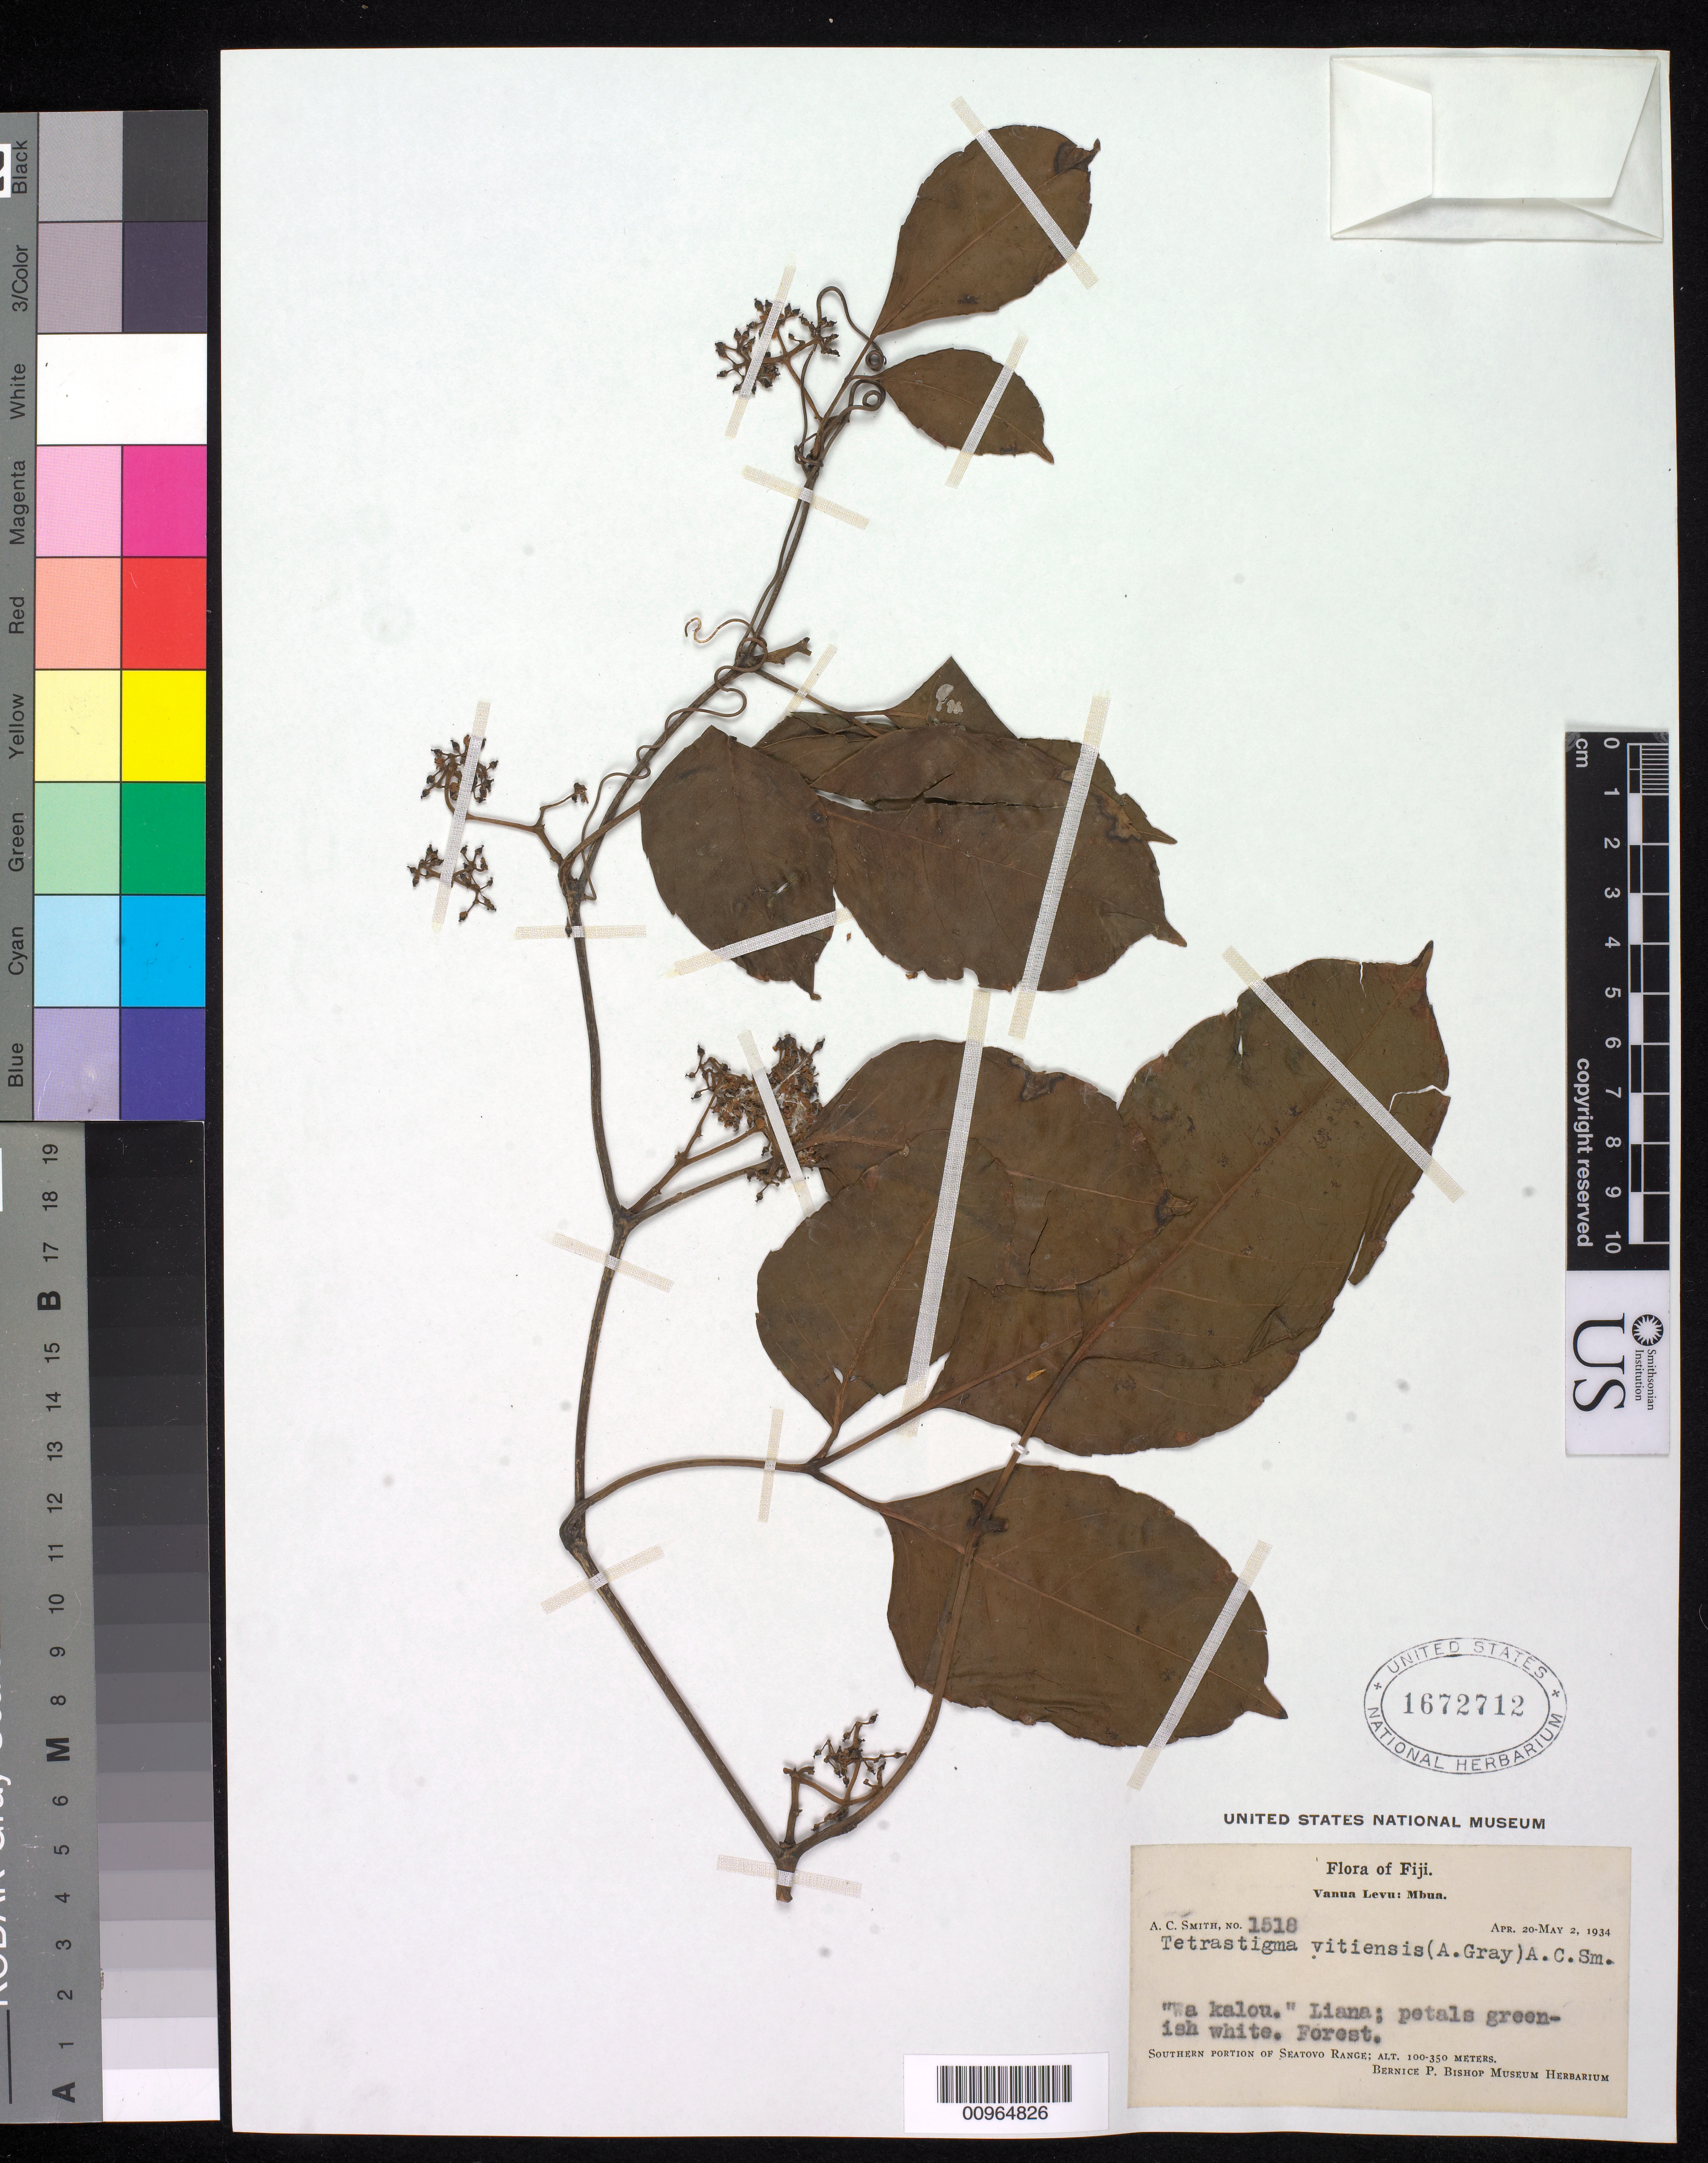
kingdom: Plantae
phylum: Tracheophyta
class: Magnoliopsida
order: Vitales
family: Vitaceae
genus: Tetrastigma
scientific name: Tetrastigma vitiensis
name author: (A. Gray) A.C. Sm.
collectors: C. A. Smith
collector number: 1518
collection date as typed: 20 Apr 1934 to 02 May 1934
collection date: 1934-04-20/1934-05-02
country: Fiji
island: Mbua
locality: Vanua Levu: Mbua. Southern portion of Seatovo Range. Forest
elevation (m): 100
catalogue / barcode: US 1672712